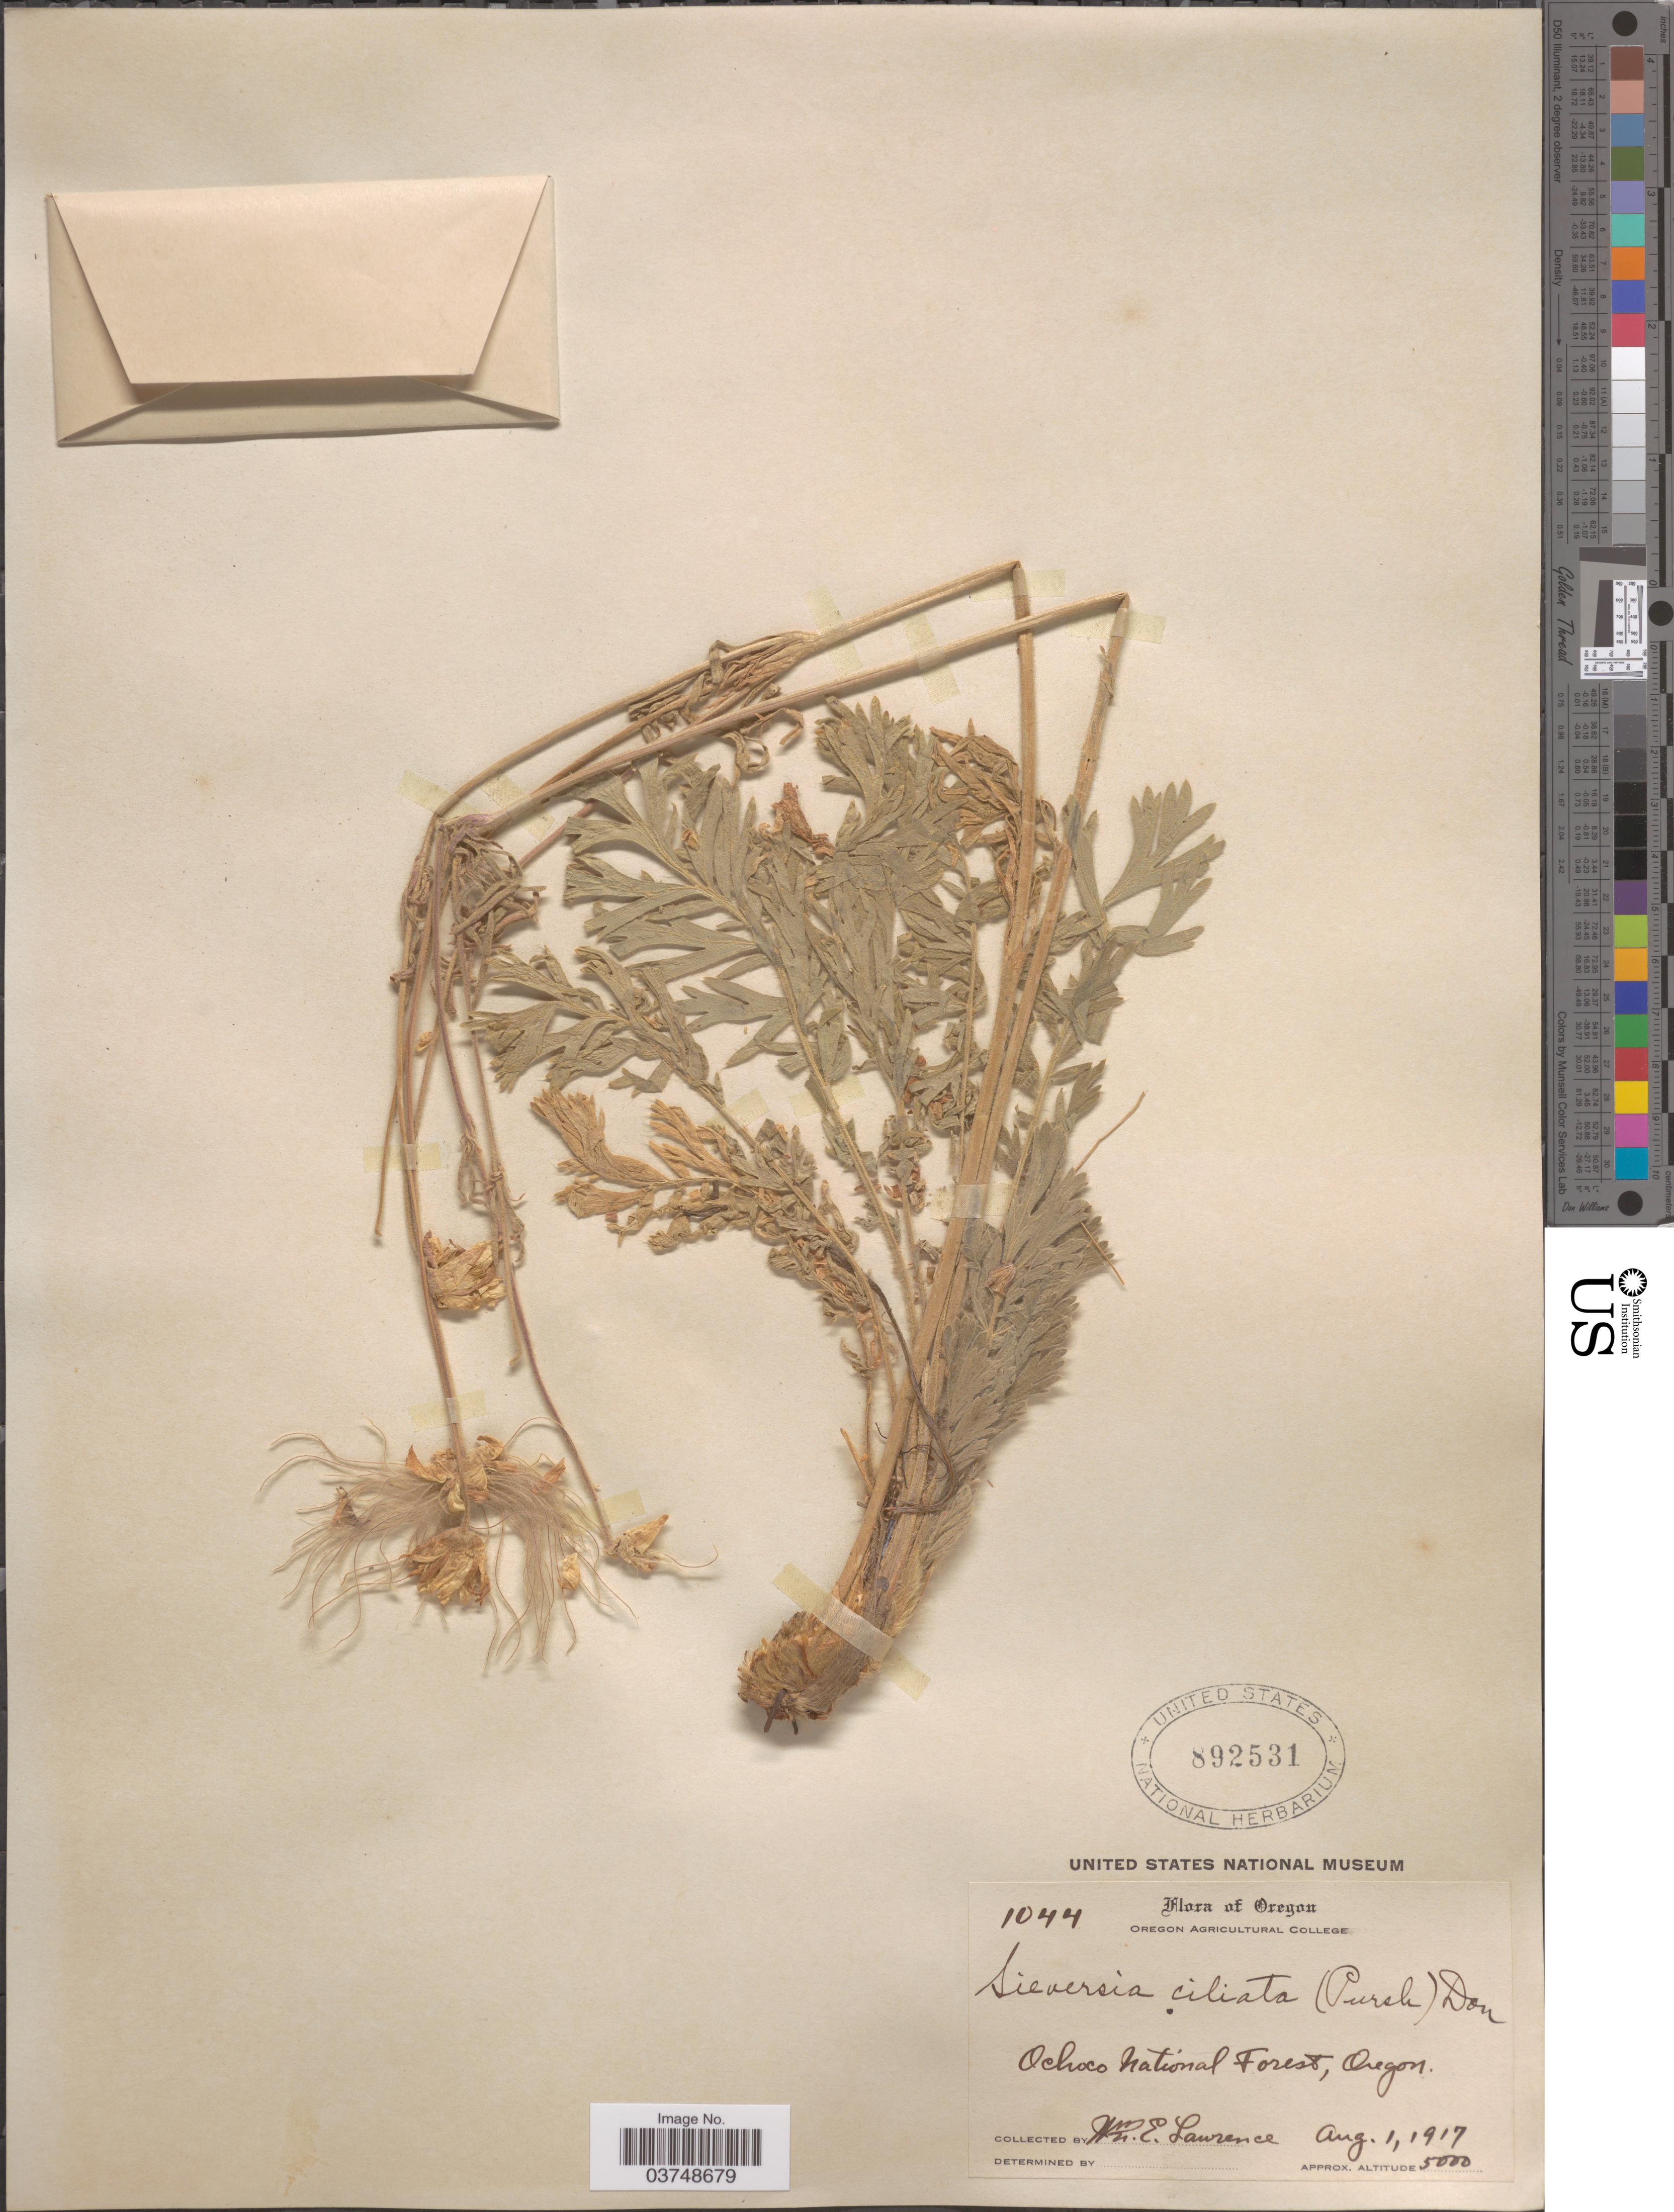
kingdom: Plantae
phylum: Tracheophyta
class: Magnoliopsida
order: Rosales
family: Rosaceae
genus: Geum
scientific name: Geum triflorum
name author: Pursh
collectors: W. Lawrence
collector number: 1044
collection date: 1917-08-01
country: United States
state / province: Oregon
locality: Ochoco National Forest.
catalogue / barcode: US 862531